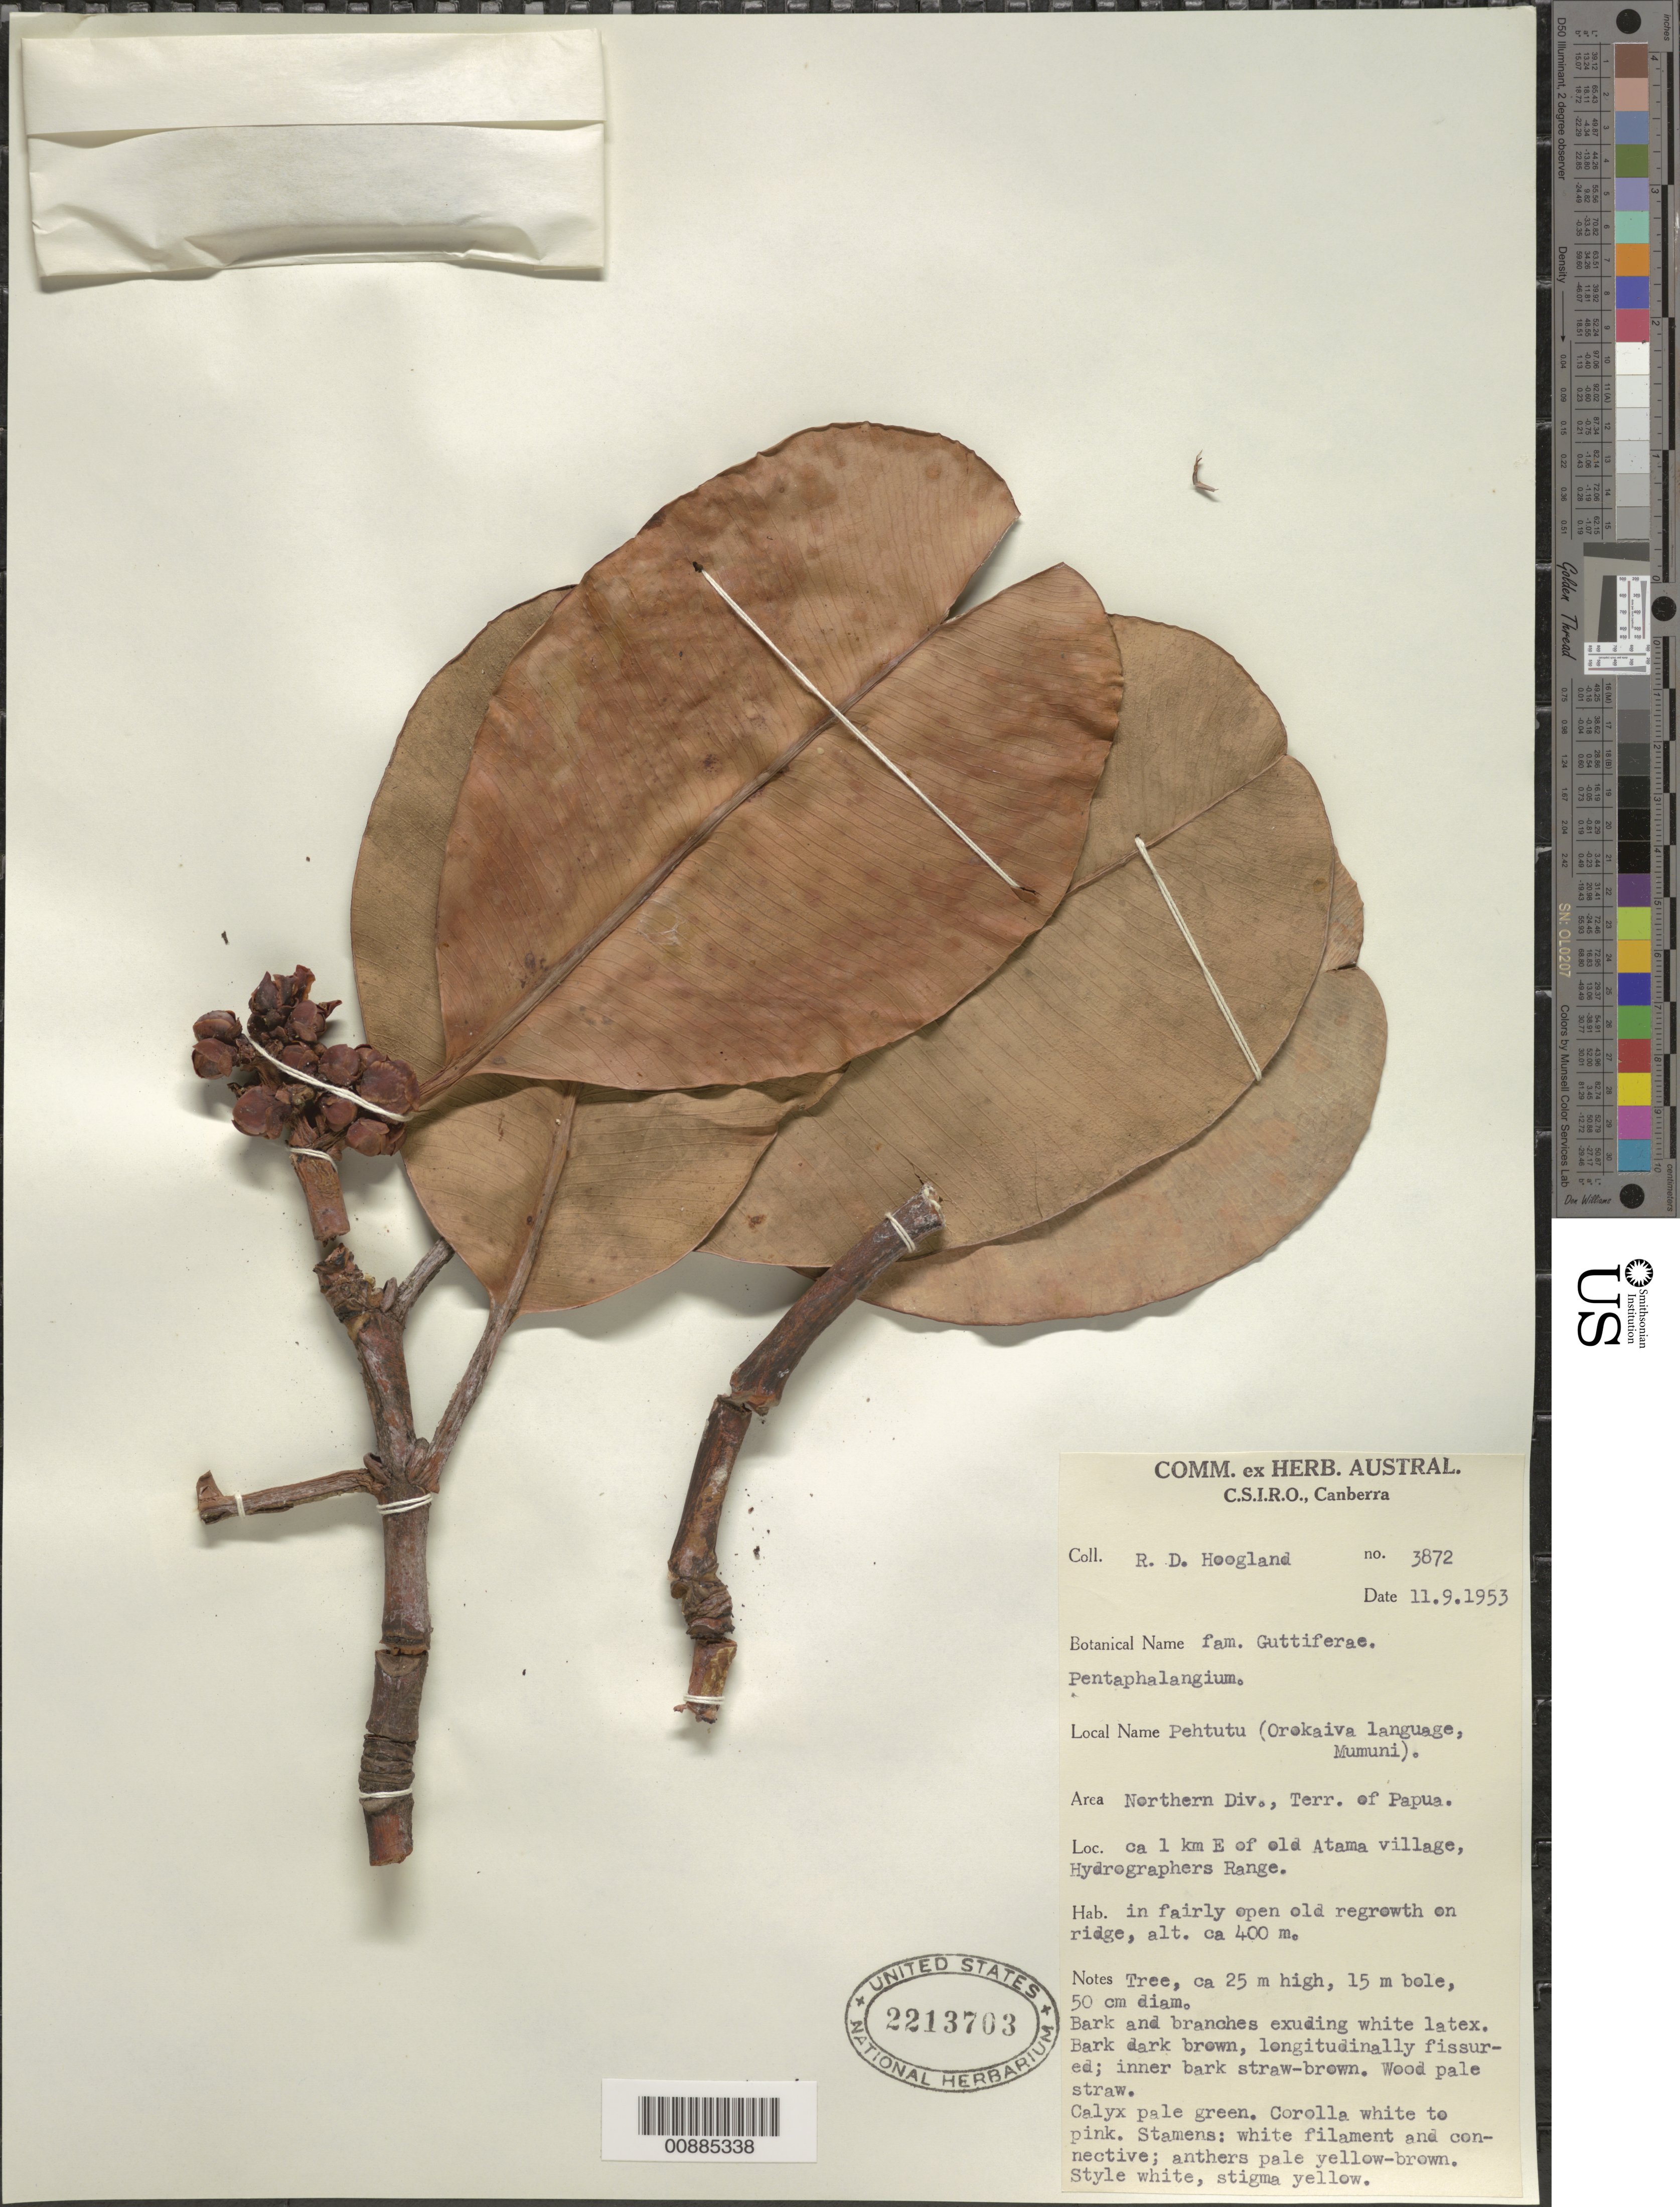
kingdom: Plantae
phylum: Tracheophyta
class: Magnoliopsida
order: Malpighiales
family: Clusiaceae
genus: Garcinia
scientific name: Garcinia latissima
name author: Miq.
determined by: Stevens, P. F.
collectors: R. D. Hoogland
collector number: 3862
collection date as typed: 11 Sep 1953 or 09 Nov 1953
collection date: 1953-09-11 or 1953-11-09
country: Papua New Guinea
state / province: Northern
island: New Guinea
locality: ca 1 km E of old Atama village, Hydrographers Range.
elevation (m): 400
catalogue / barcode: US 2213703